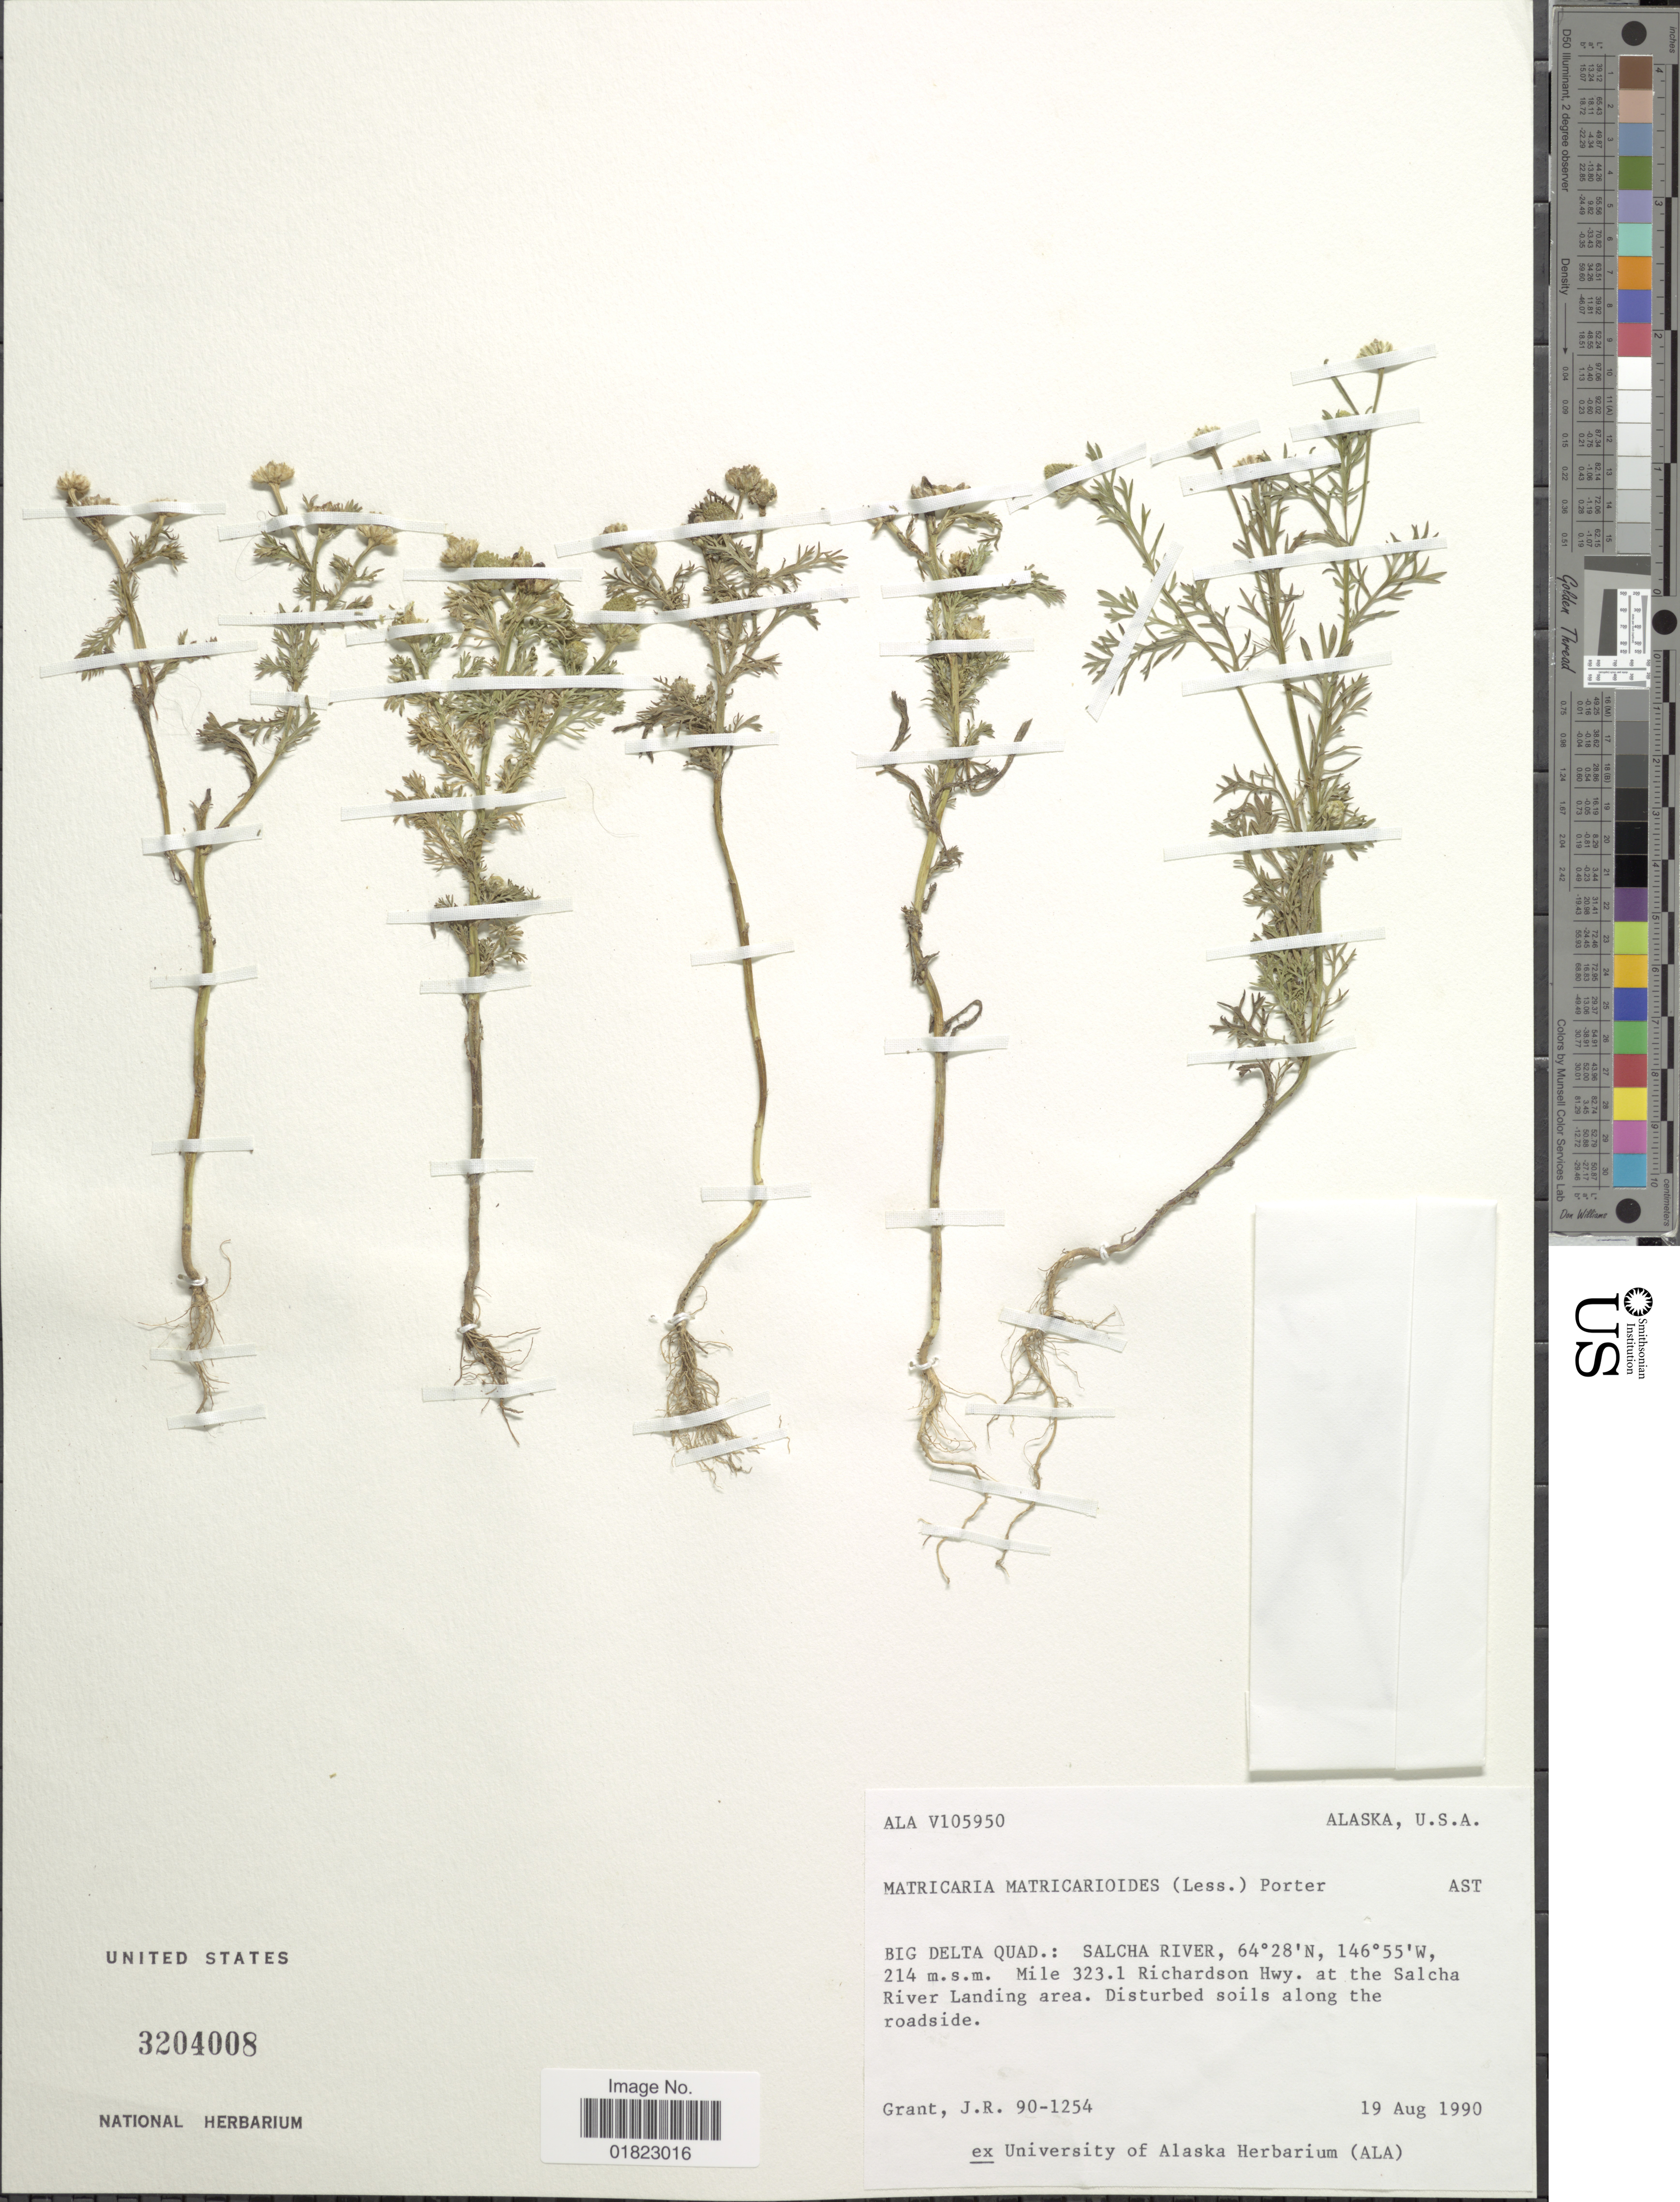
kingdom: Plantae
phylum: Tracheophyta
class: Magnoliopsida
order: Asterales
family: Asteraceae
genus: Matricaria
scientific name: Matricaria matricarioides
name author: (Less.) Porter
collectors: J. Grant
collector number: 90-1254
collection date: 1990-08-19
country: United States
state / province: Alaska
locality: Alaska. Big Delta Quad.: Salcha River. Mile 323.1 Richardson Hwy. at the Salcha River Landing area.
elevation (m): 214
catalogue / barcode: US 3204008